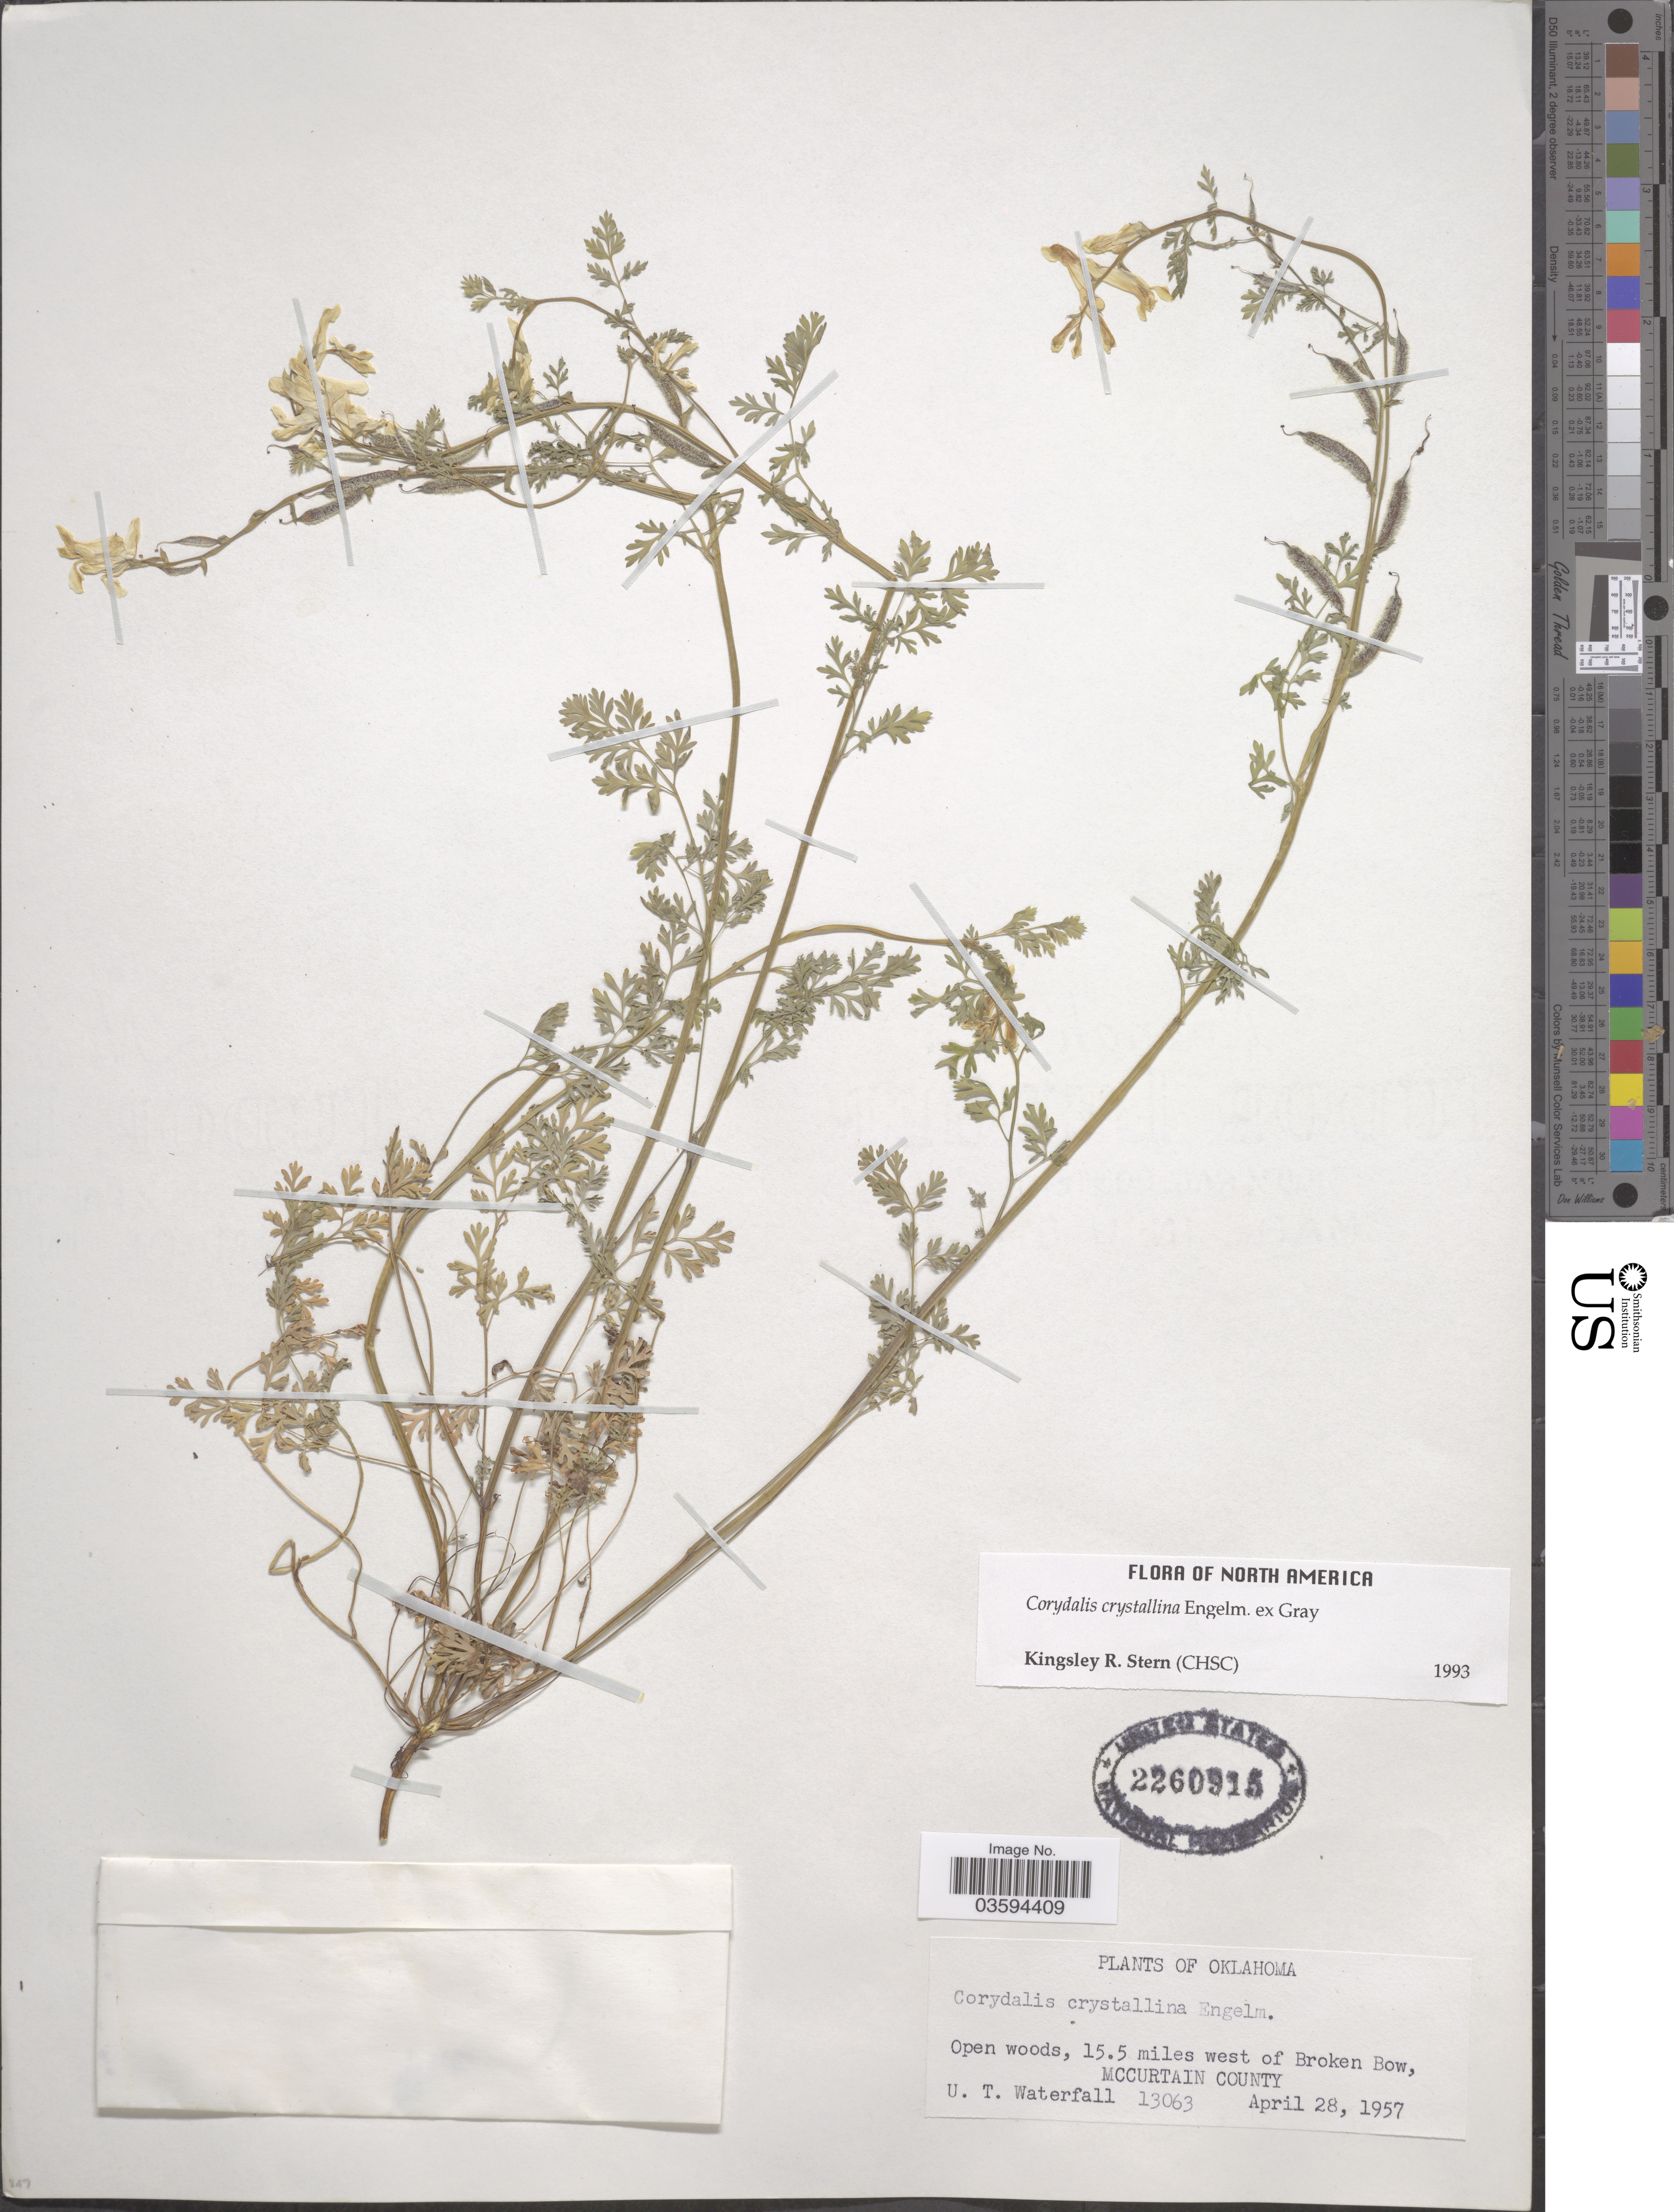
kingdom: Plantae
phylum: Tracheophyta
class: Magnoliopsida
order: Ranunculales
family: Papaveraceae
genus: Corydalis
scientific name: Corydalis crystallina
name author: (Engelm. ex A. Gray) Torr. & A. Gray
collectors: U. T. Waterfall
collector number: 13063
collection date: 1957-04-28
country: United States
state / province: Oklahoma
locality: Open woods, 15.5 miles west of Broken Bow, McCurtain County.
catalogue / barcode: US 2260915